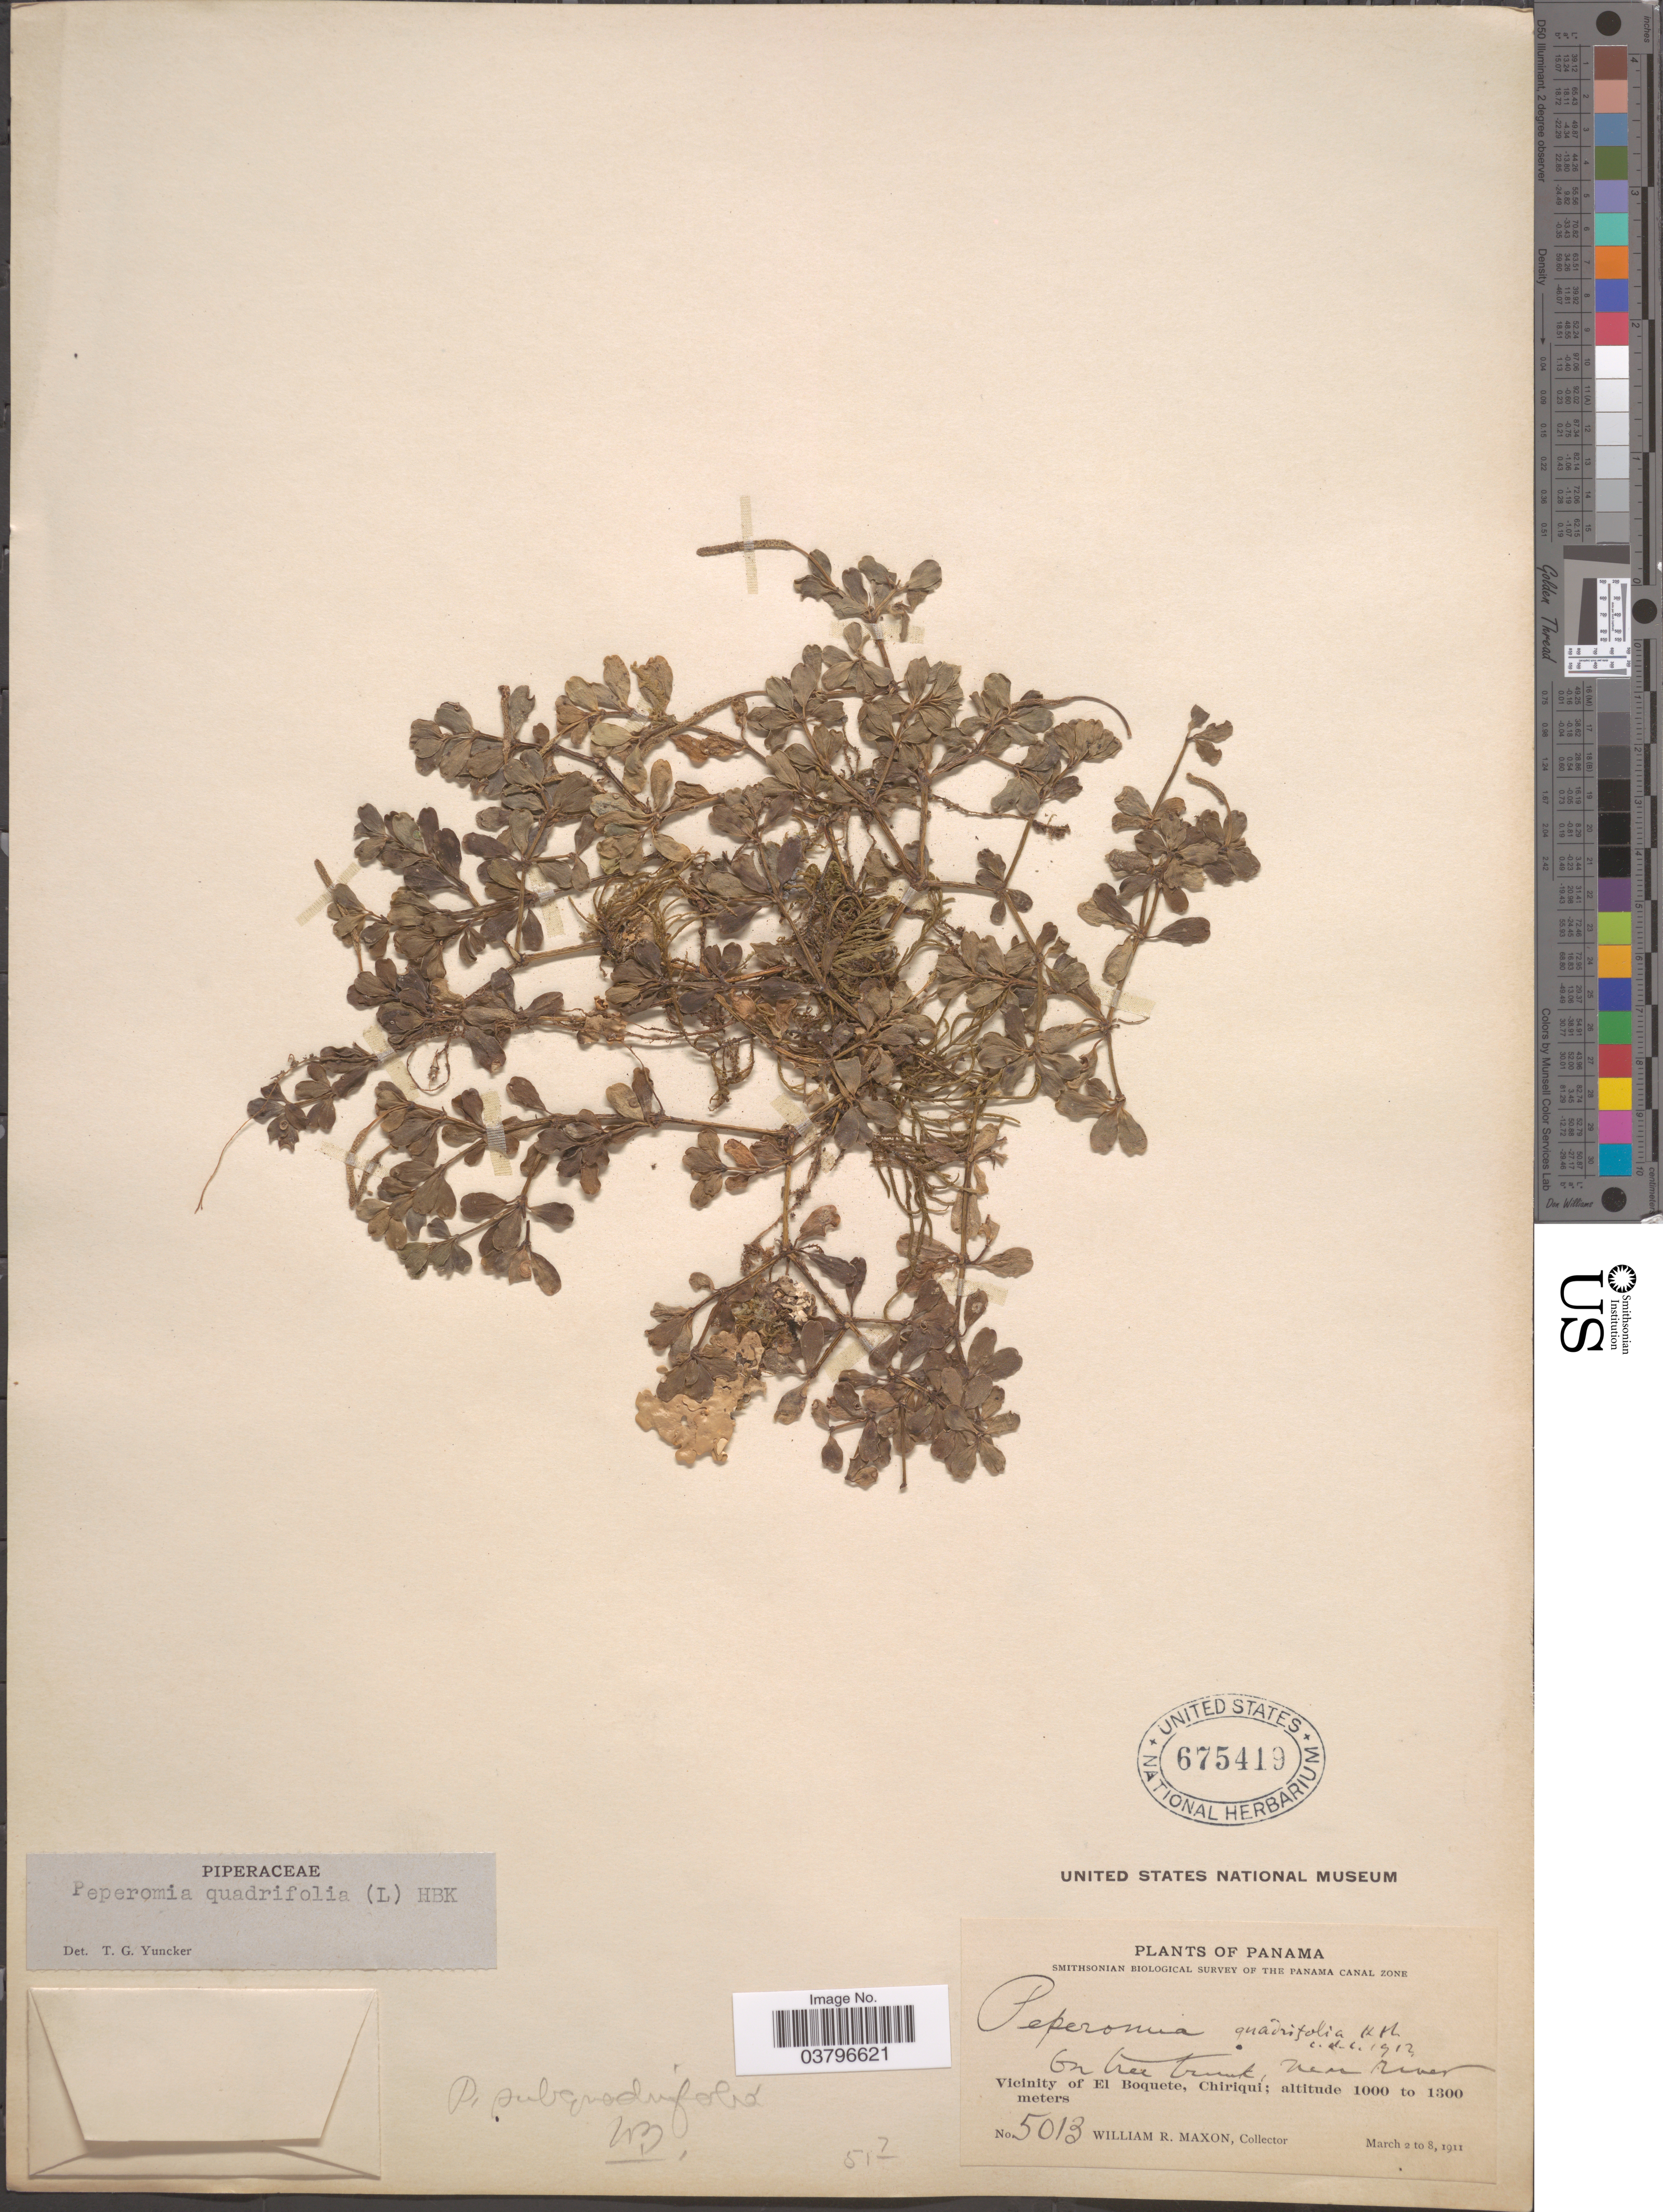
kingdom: Plantae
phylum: Tracheophyta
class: Magnoliopsida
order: Piperales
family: Piperaceae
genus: Peperomia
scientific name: Peperomia quadrifolia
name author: (L.) Kunth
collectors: W. R. Maxon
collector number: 5013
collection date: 1911-03-02/1911-03-08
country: Panama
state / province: Chiriqui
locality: Vicinity of El Boquete.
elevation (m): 1000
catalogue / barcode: US 675419